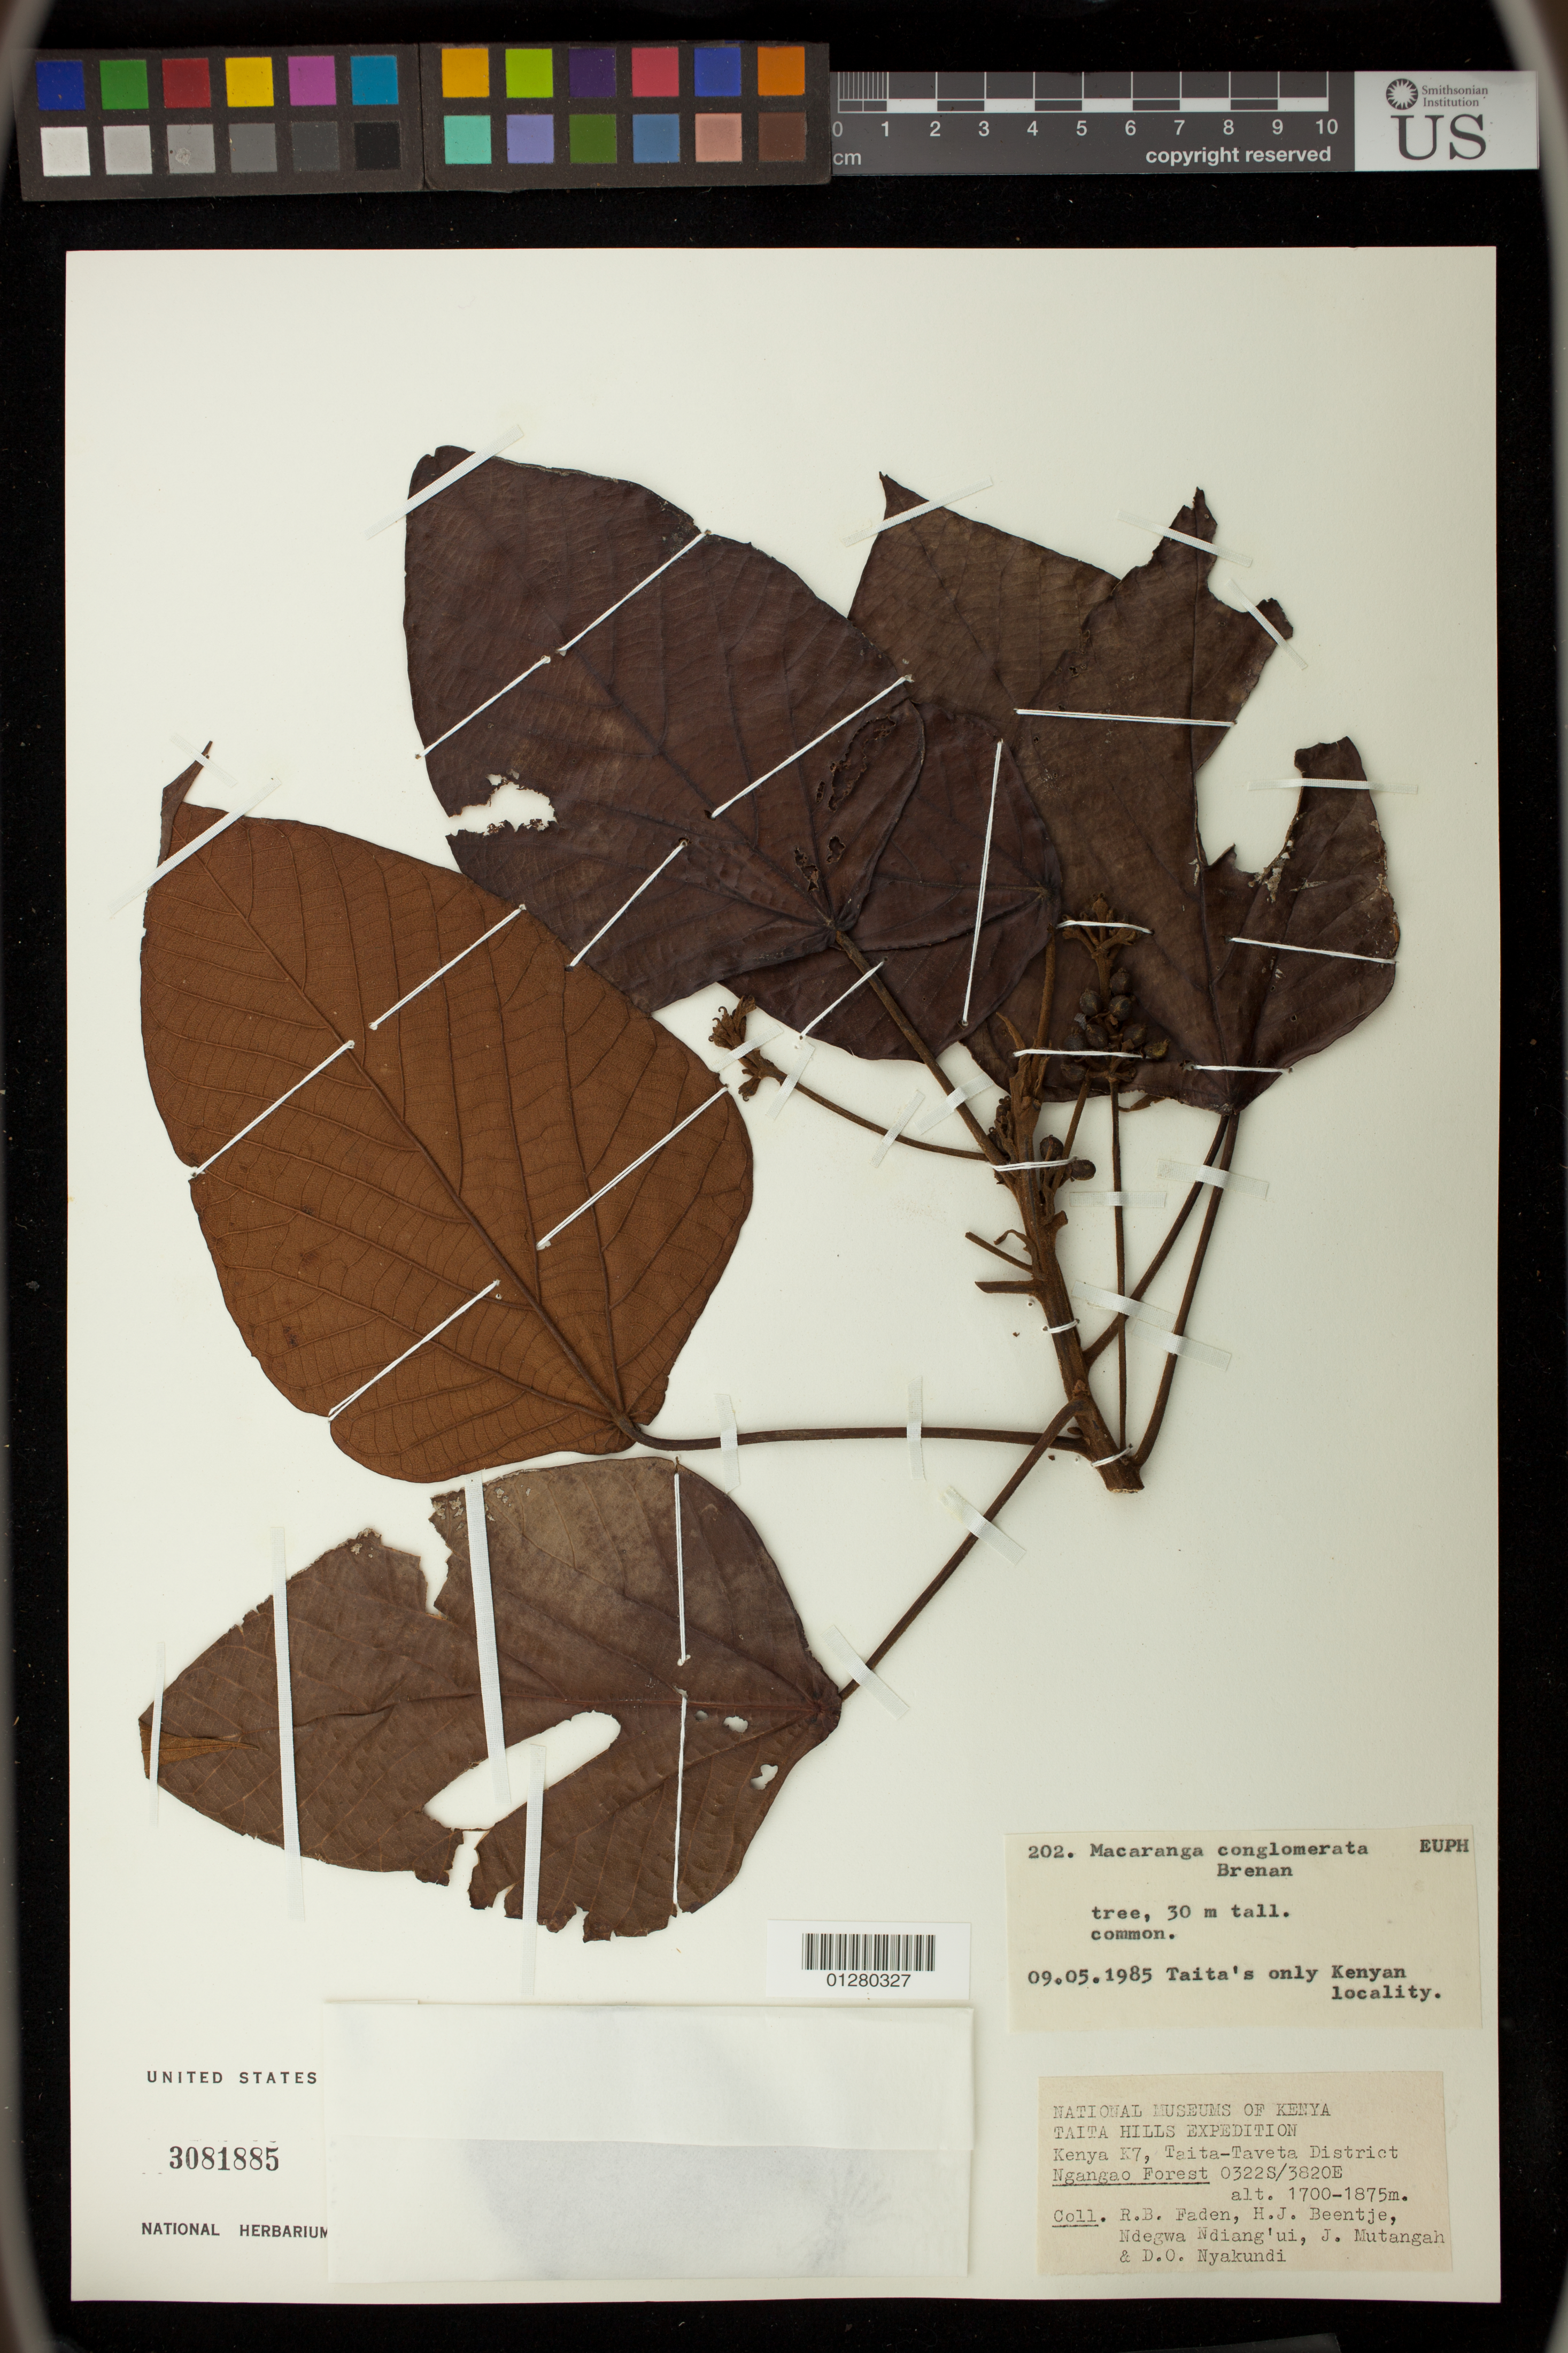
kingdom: Plantae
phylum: Tracheophyta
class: Magnoliopsida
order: Malpighiales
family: Euphorbiaceae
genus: Macaranga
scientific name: Macaranga conglomerata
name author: Brenan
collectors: R. B. Faden, H. J. Beentje, N. Ndiang'ui, J. Mutangah & D. Nyakundi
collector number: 202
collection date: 1985-05-09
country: Kenya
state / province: Taita Taveta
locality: Taita Hills Expedition,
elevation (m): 1700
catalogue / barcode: US 3081885